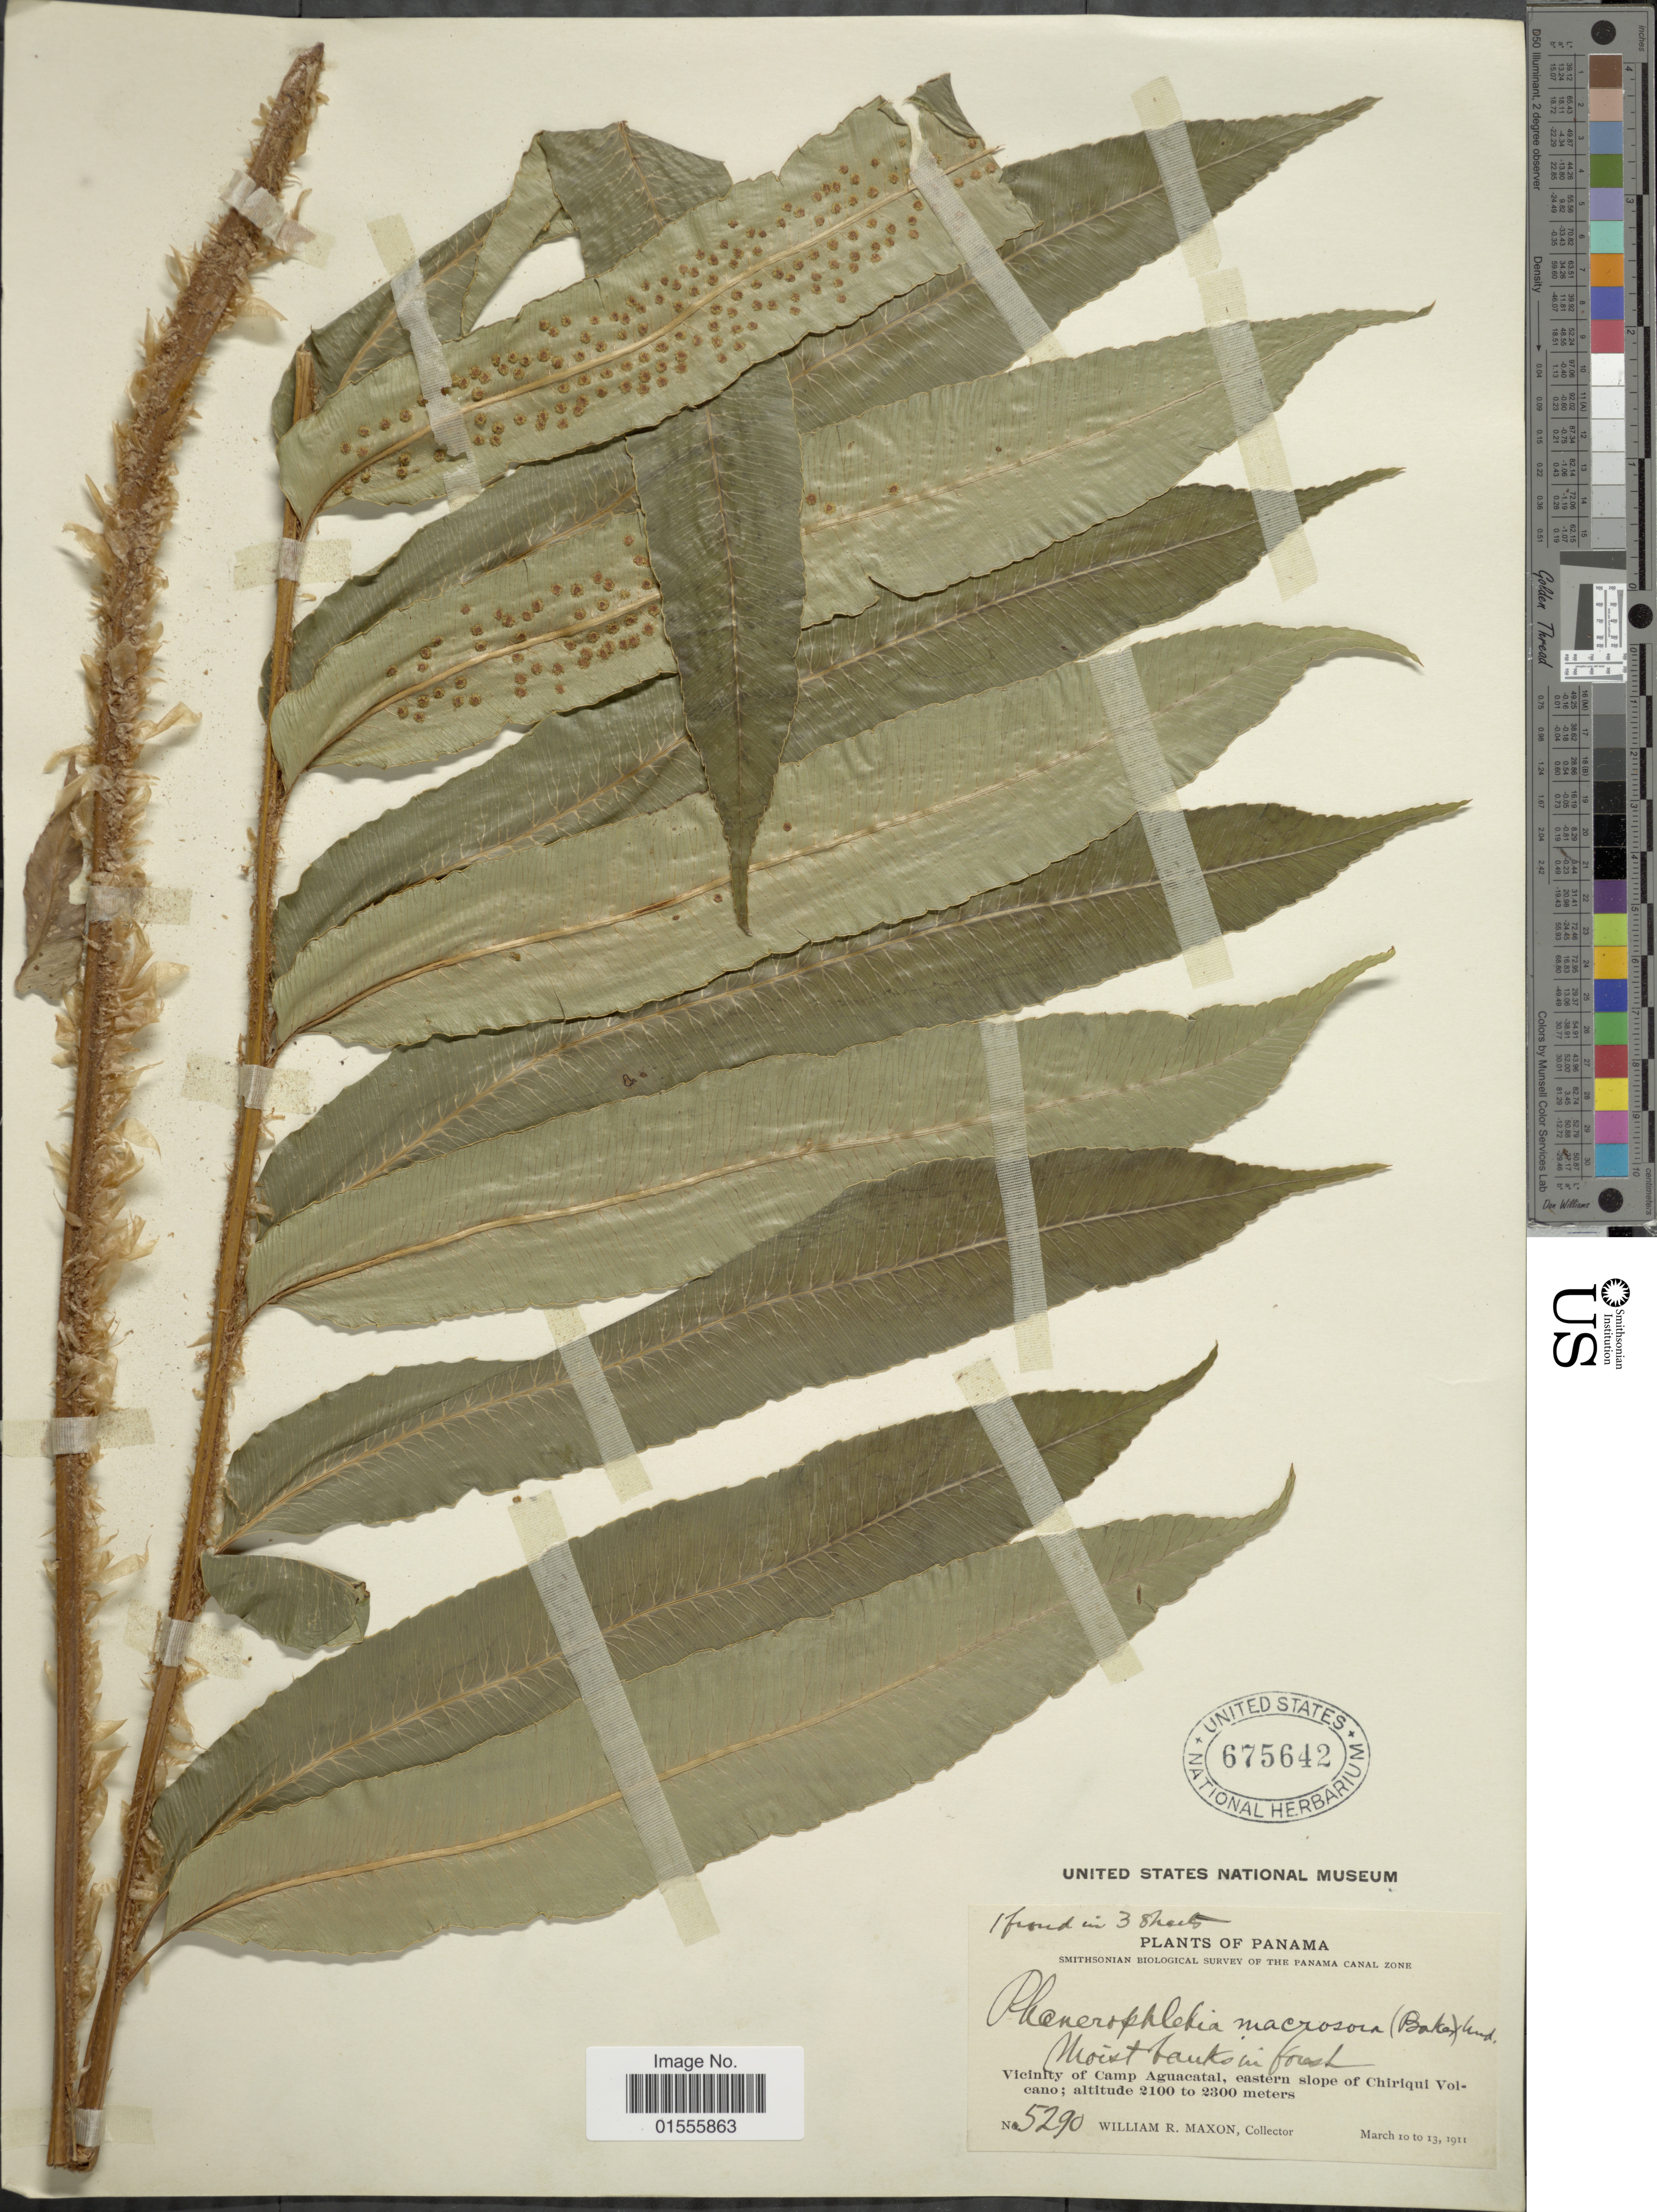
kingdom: Plantae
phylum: Tracheophyta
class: Polypodiopsida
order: Polypodiales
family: Dryopteridaceae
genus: Phanerophlebia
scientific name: Phanerophlebia macrosora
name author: (Baker) Underw.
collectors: W. R. Maxon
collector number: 5290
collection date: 1911-03-10/1911-03-13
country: Panama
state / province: Chiriqui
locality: Vicinity of Camp Aguacatal, eastern slope of Chiriqui Volcano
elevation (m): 2100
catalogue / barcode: US 675642